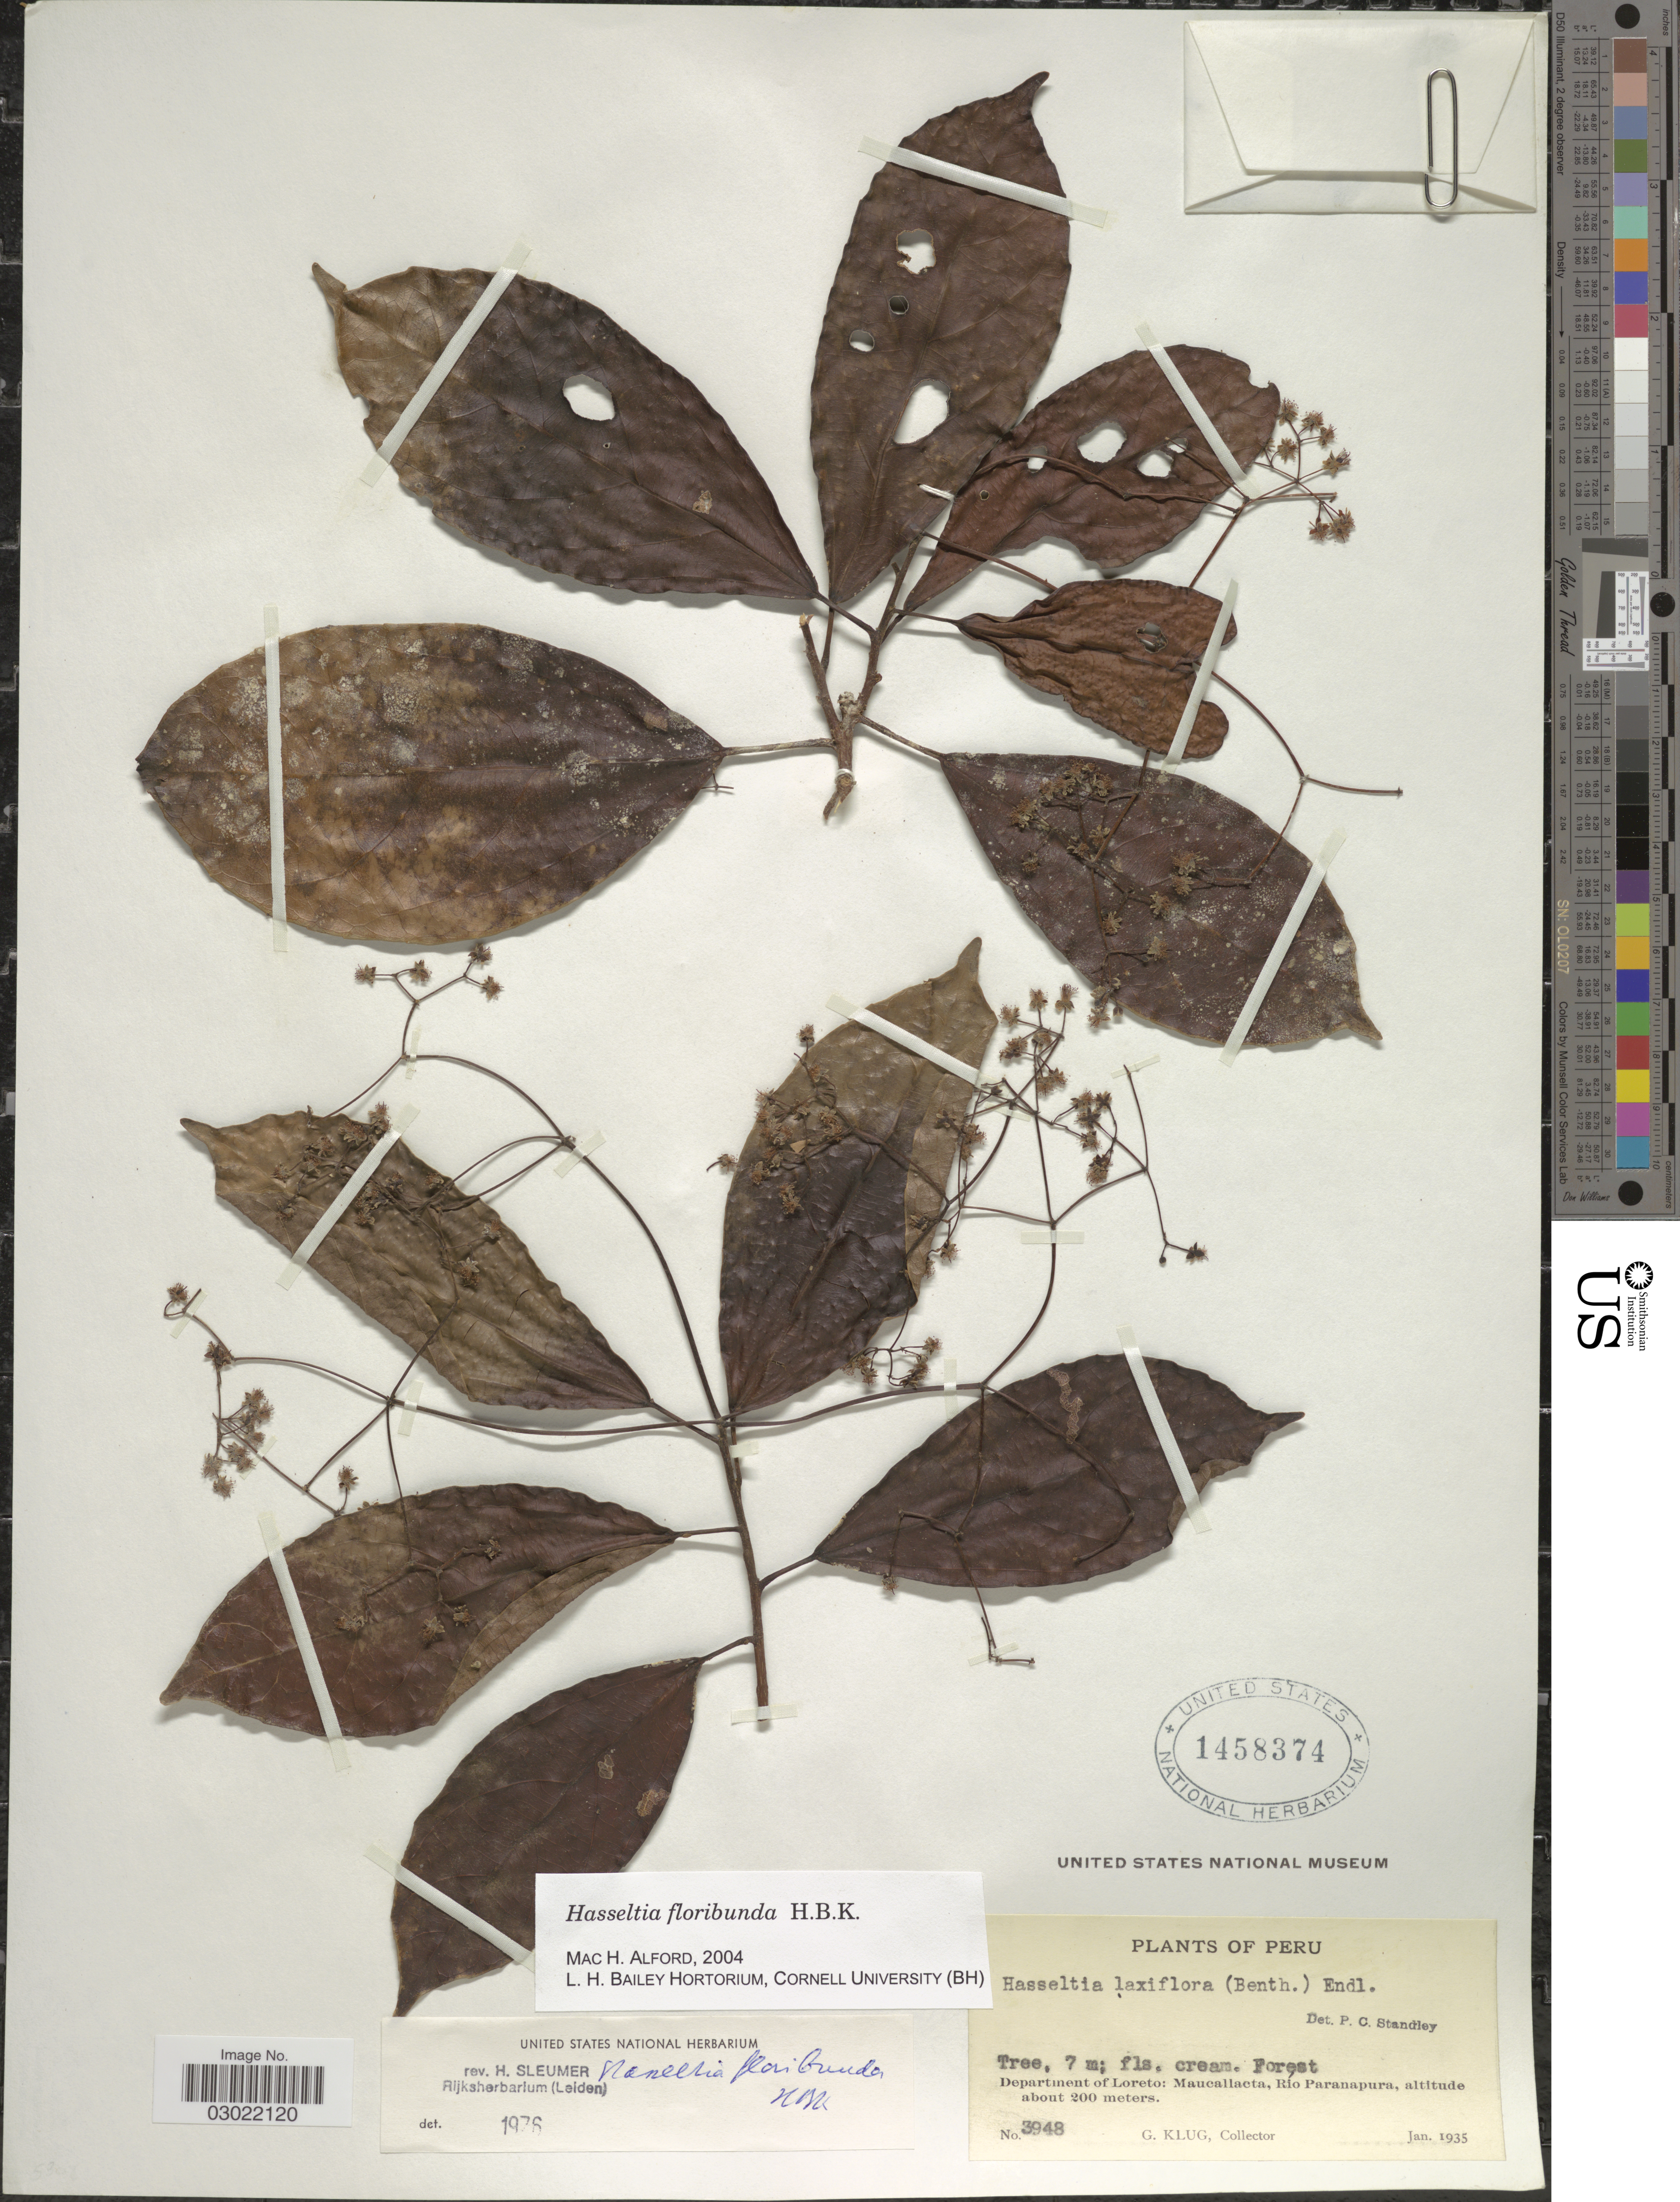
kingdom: Plantae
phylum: Tracheophyta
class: Magnoliopsida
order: Malpighiales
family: Salicaceae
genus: Hasseltia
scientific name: Hasseltia floribunda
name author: Kunth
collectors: G. Klug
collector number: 3948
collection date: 1935-01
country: Peru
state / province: Loreto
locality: Department of Loreto: Maucallacta, Río Paranapura.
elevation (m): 200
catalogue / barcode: US 1458374